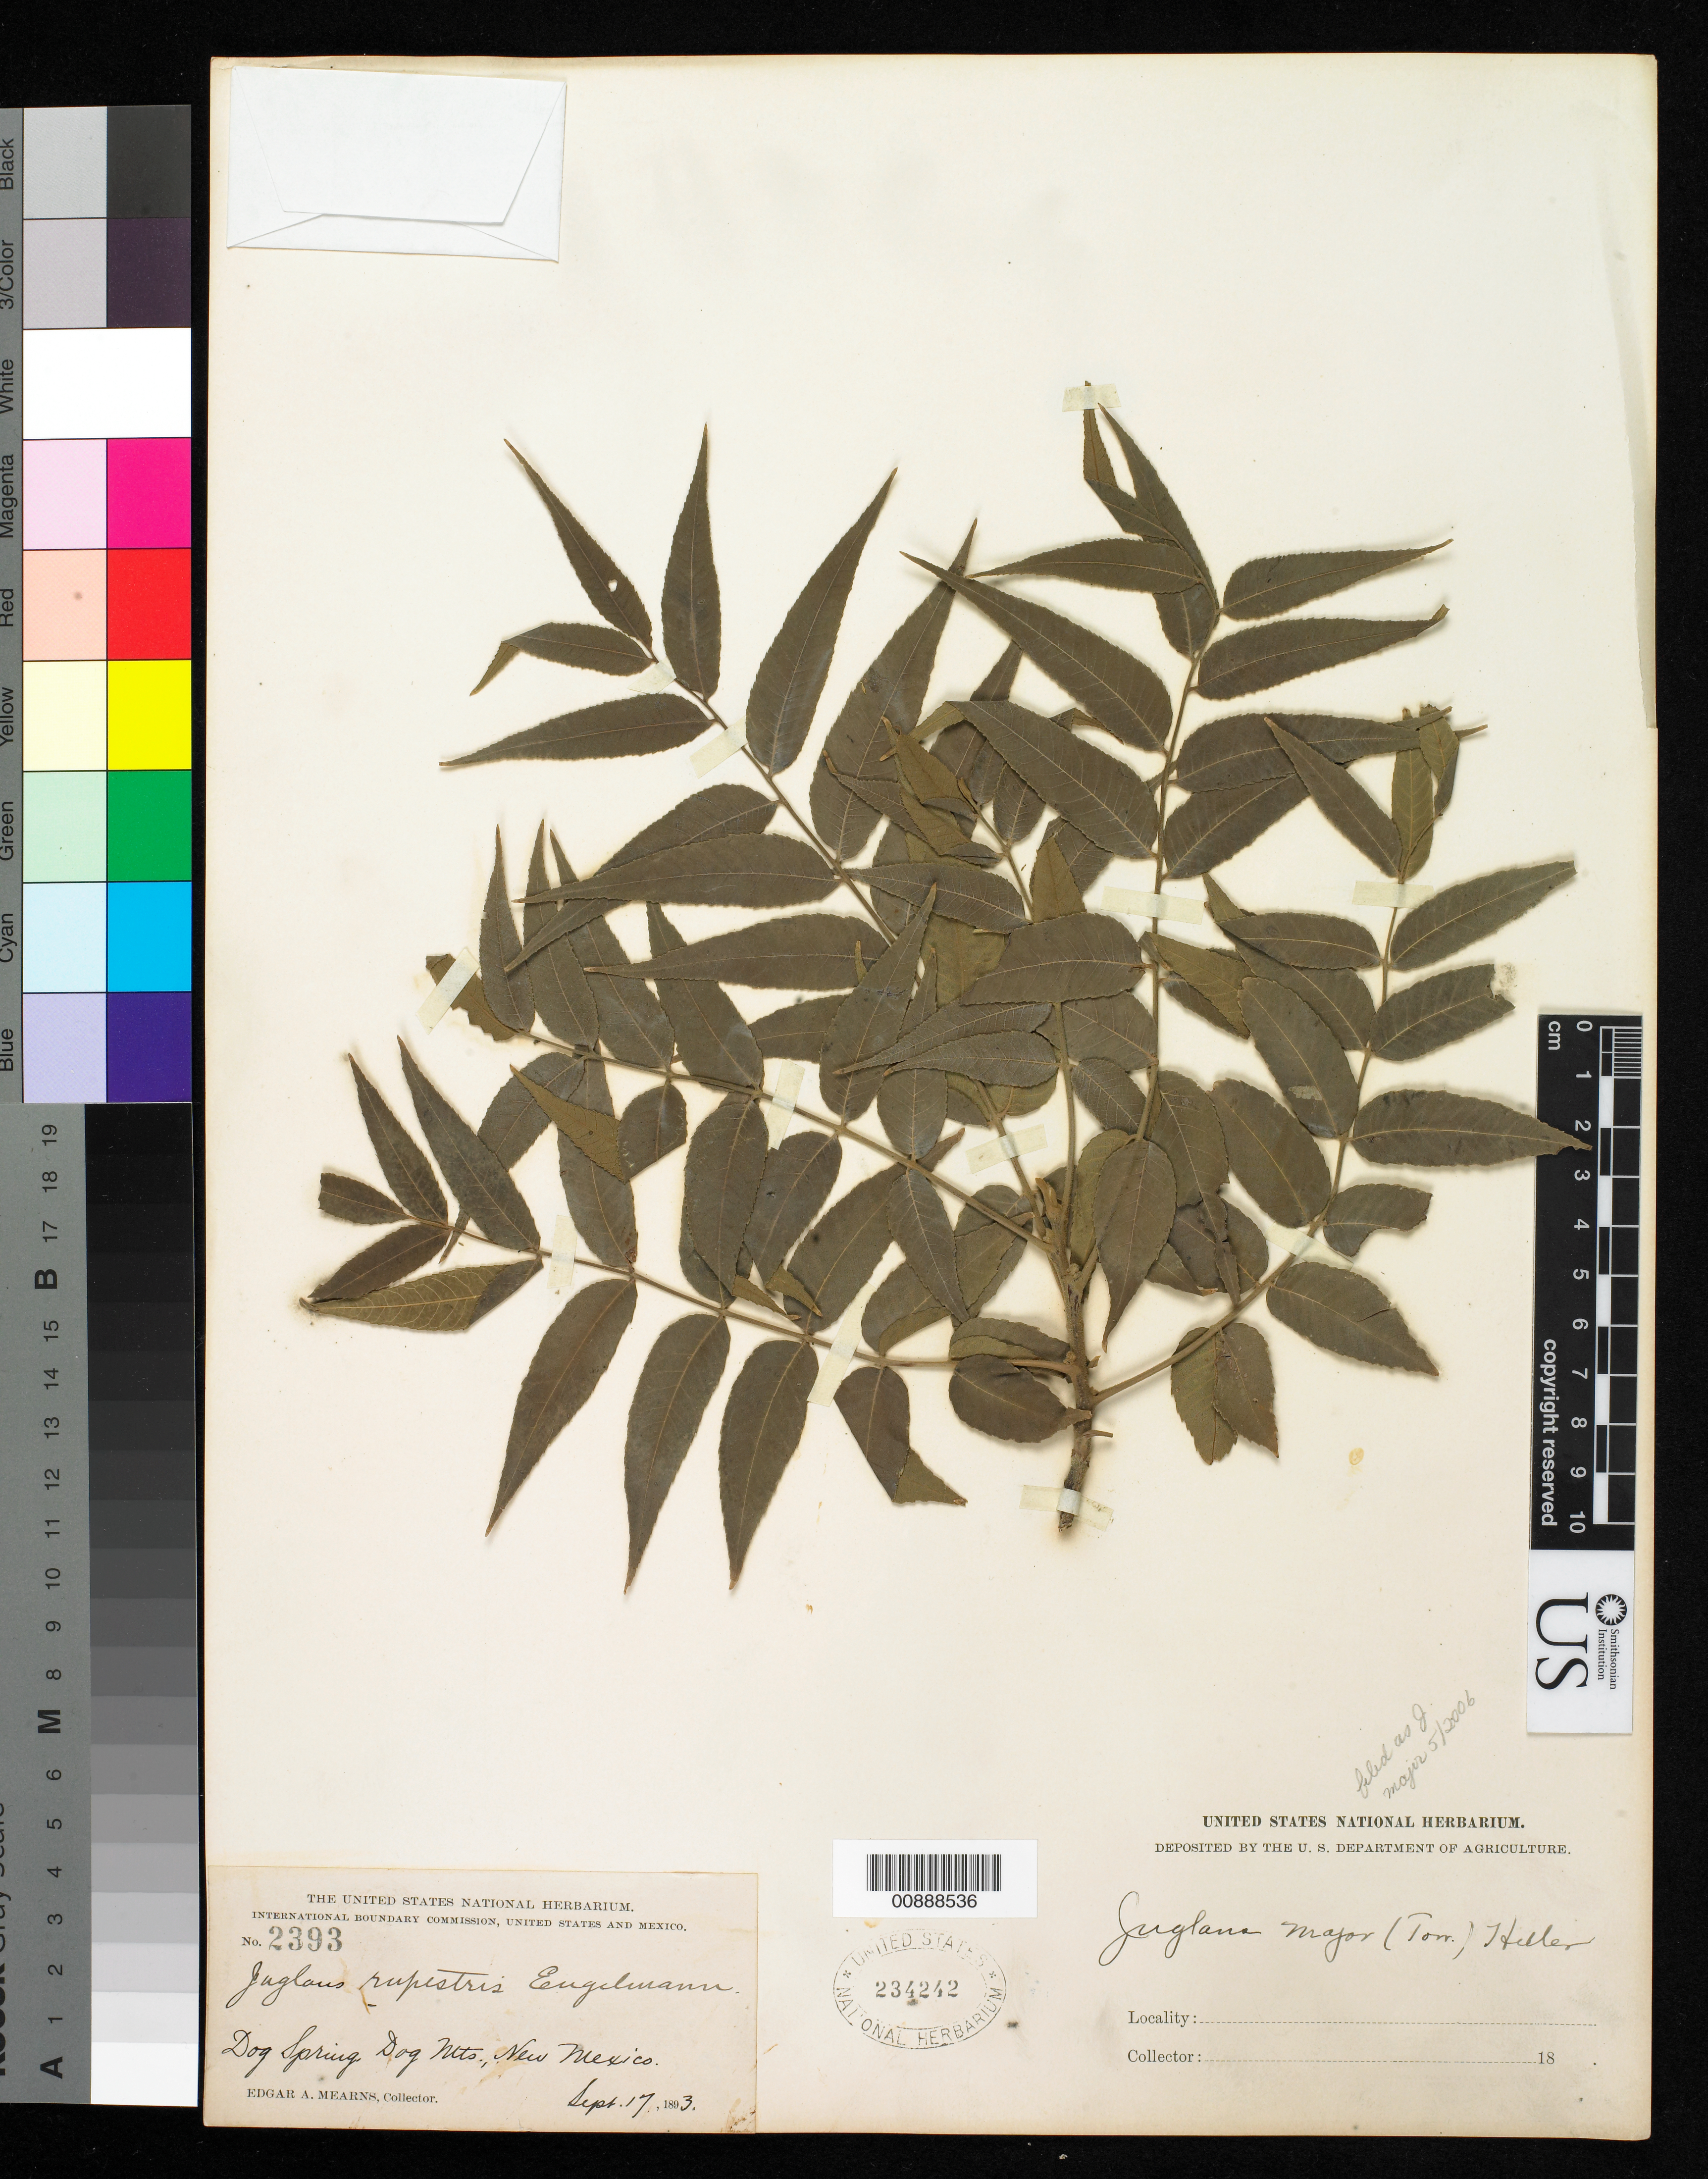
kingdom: Plantae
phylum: Tracheophyta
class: Magnoliopsida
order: Fagales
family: Juglandaceae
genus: Juglans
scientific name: Juglans major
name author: (Torr.) A. Heller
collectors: E. A. Mearns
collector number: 2393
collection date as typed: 17 Sep 1893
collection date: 1893-09-17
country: United States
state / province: New Mexico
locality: Dog Spring, Dog Mts., New Mexico.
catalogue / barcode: US 234242